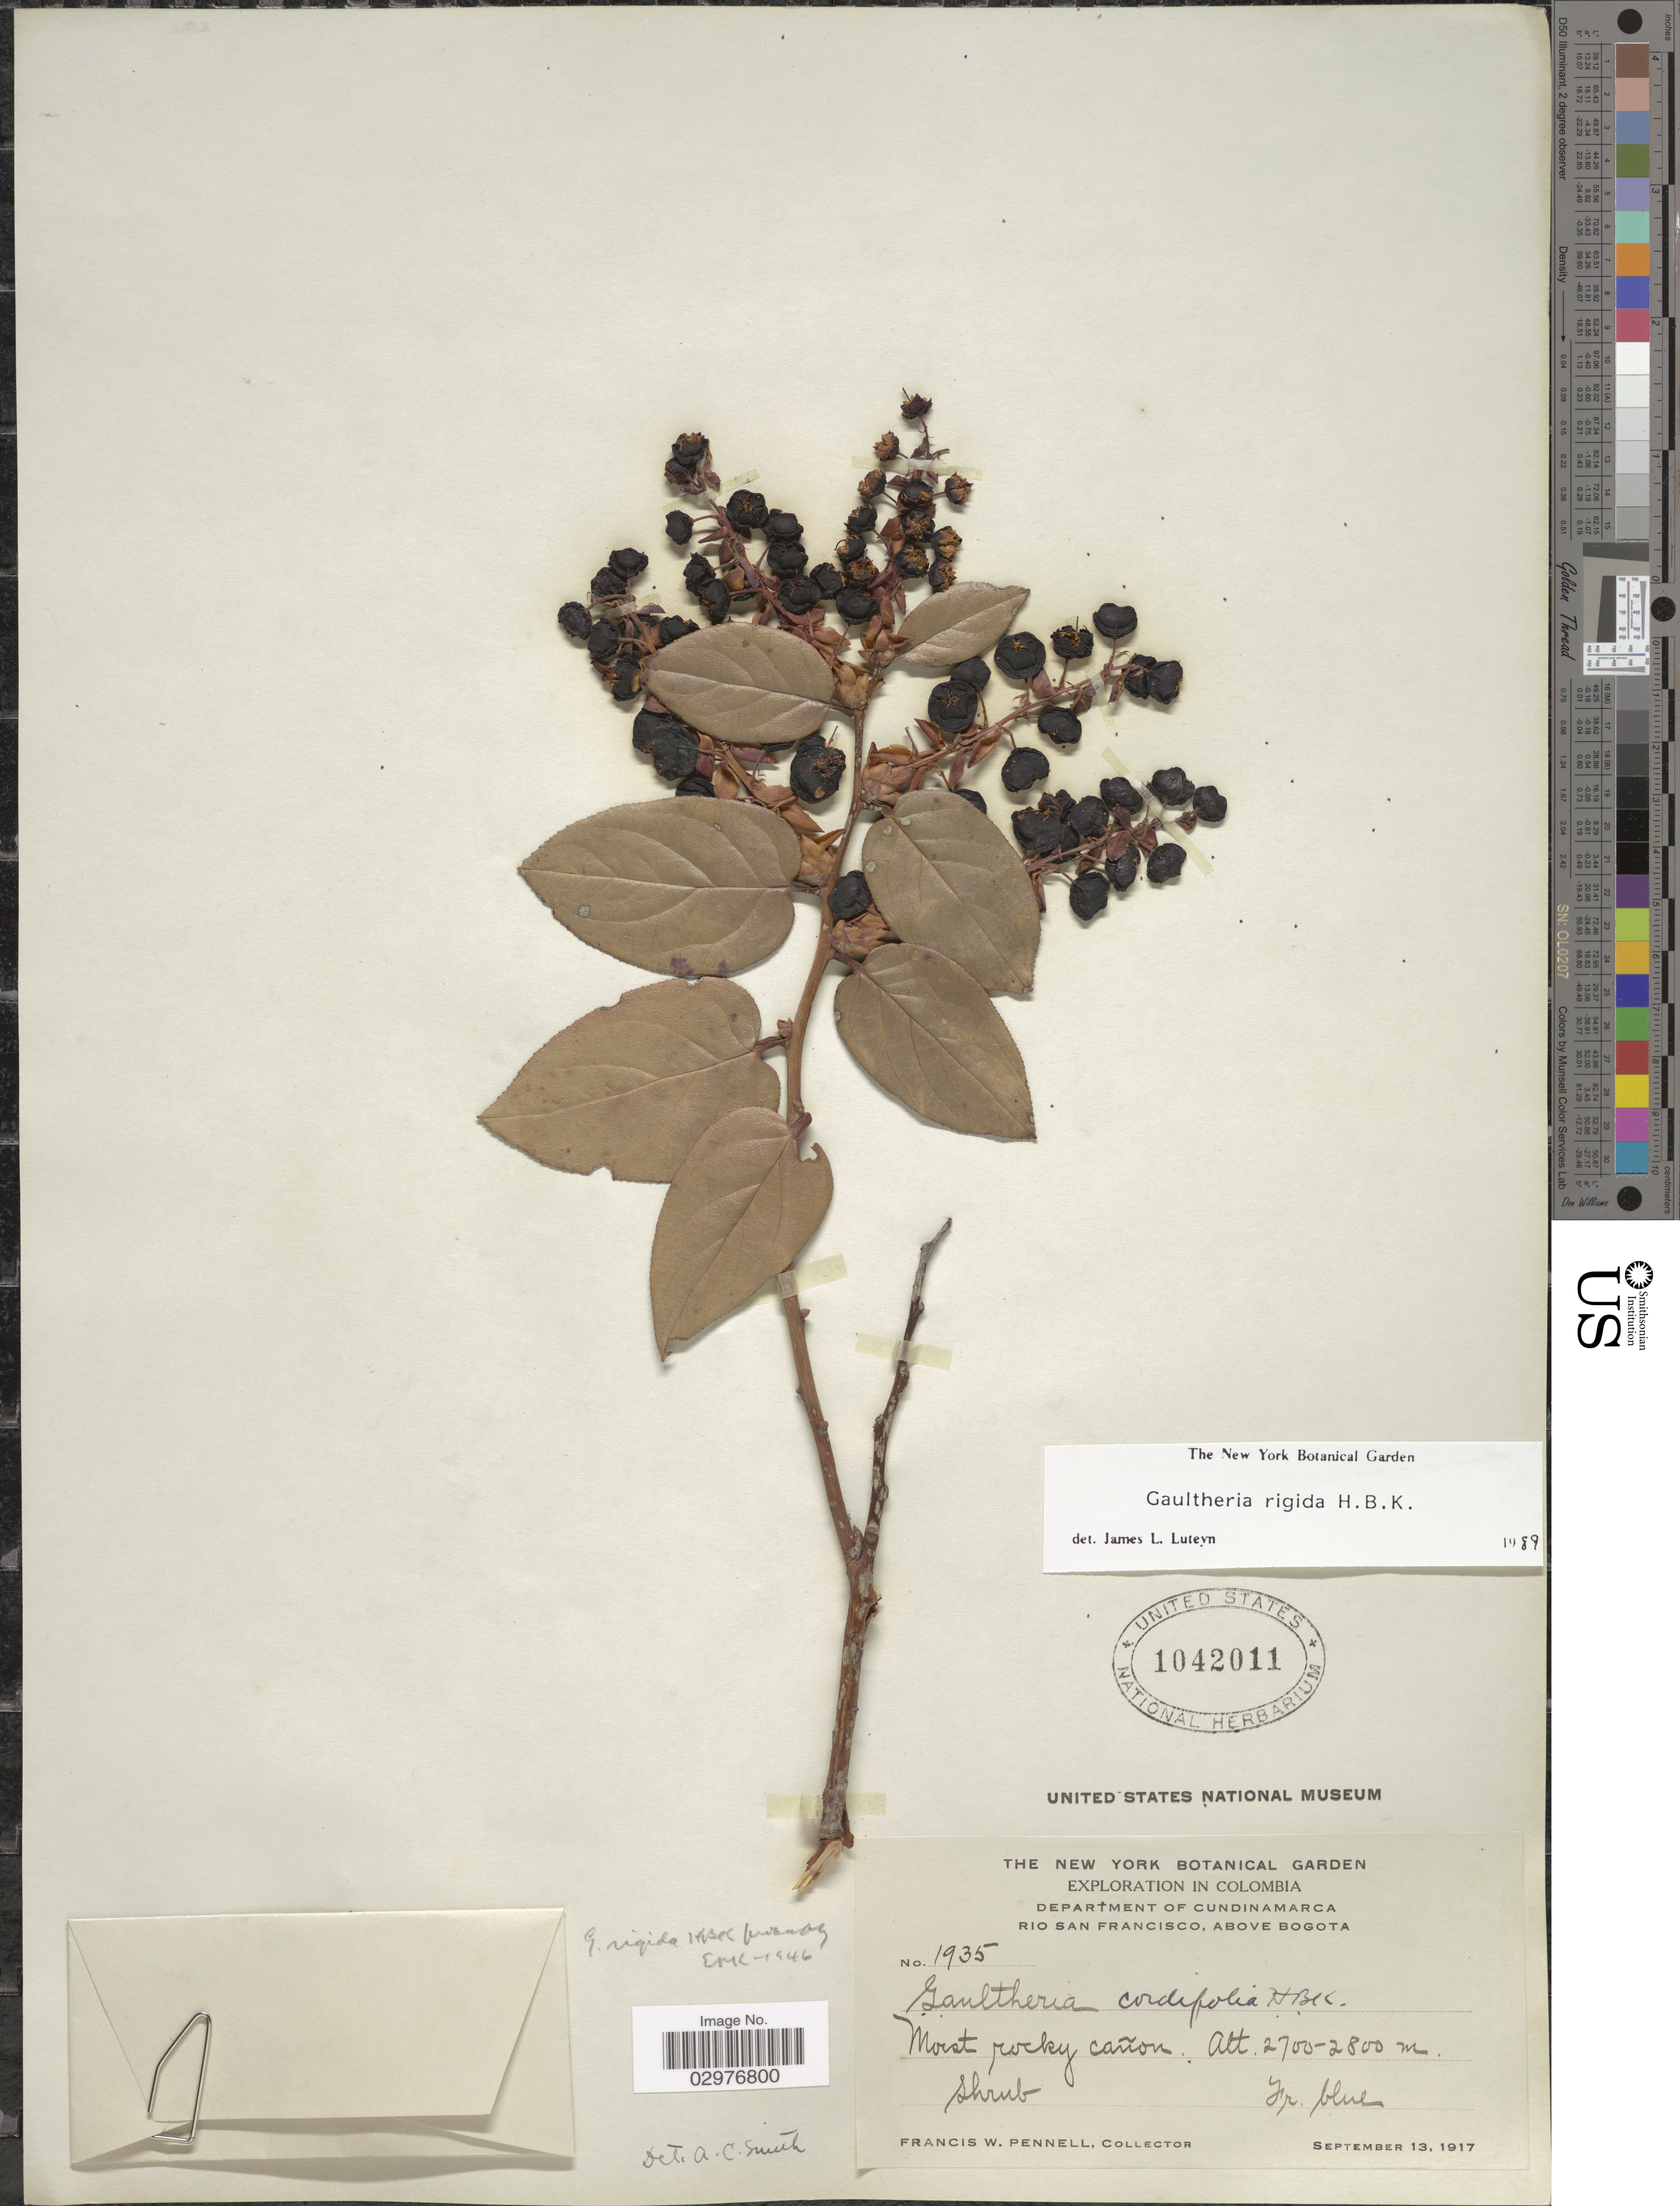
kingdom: Plantae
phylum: Tracheophyta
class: Magnoliopsida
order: Ericales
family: Ericaceae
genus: Gaultheria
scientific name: Gaultheria rigida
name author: Kunth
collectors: F. W. Pennell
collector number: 1935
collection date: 1917-09-13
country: Colombia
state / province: Cundinamarca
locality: Department of Cundinamarca. Rio San Francisco, above Bogota.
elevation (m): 2700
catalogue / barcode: US 1042011